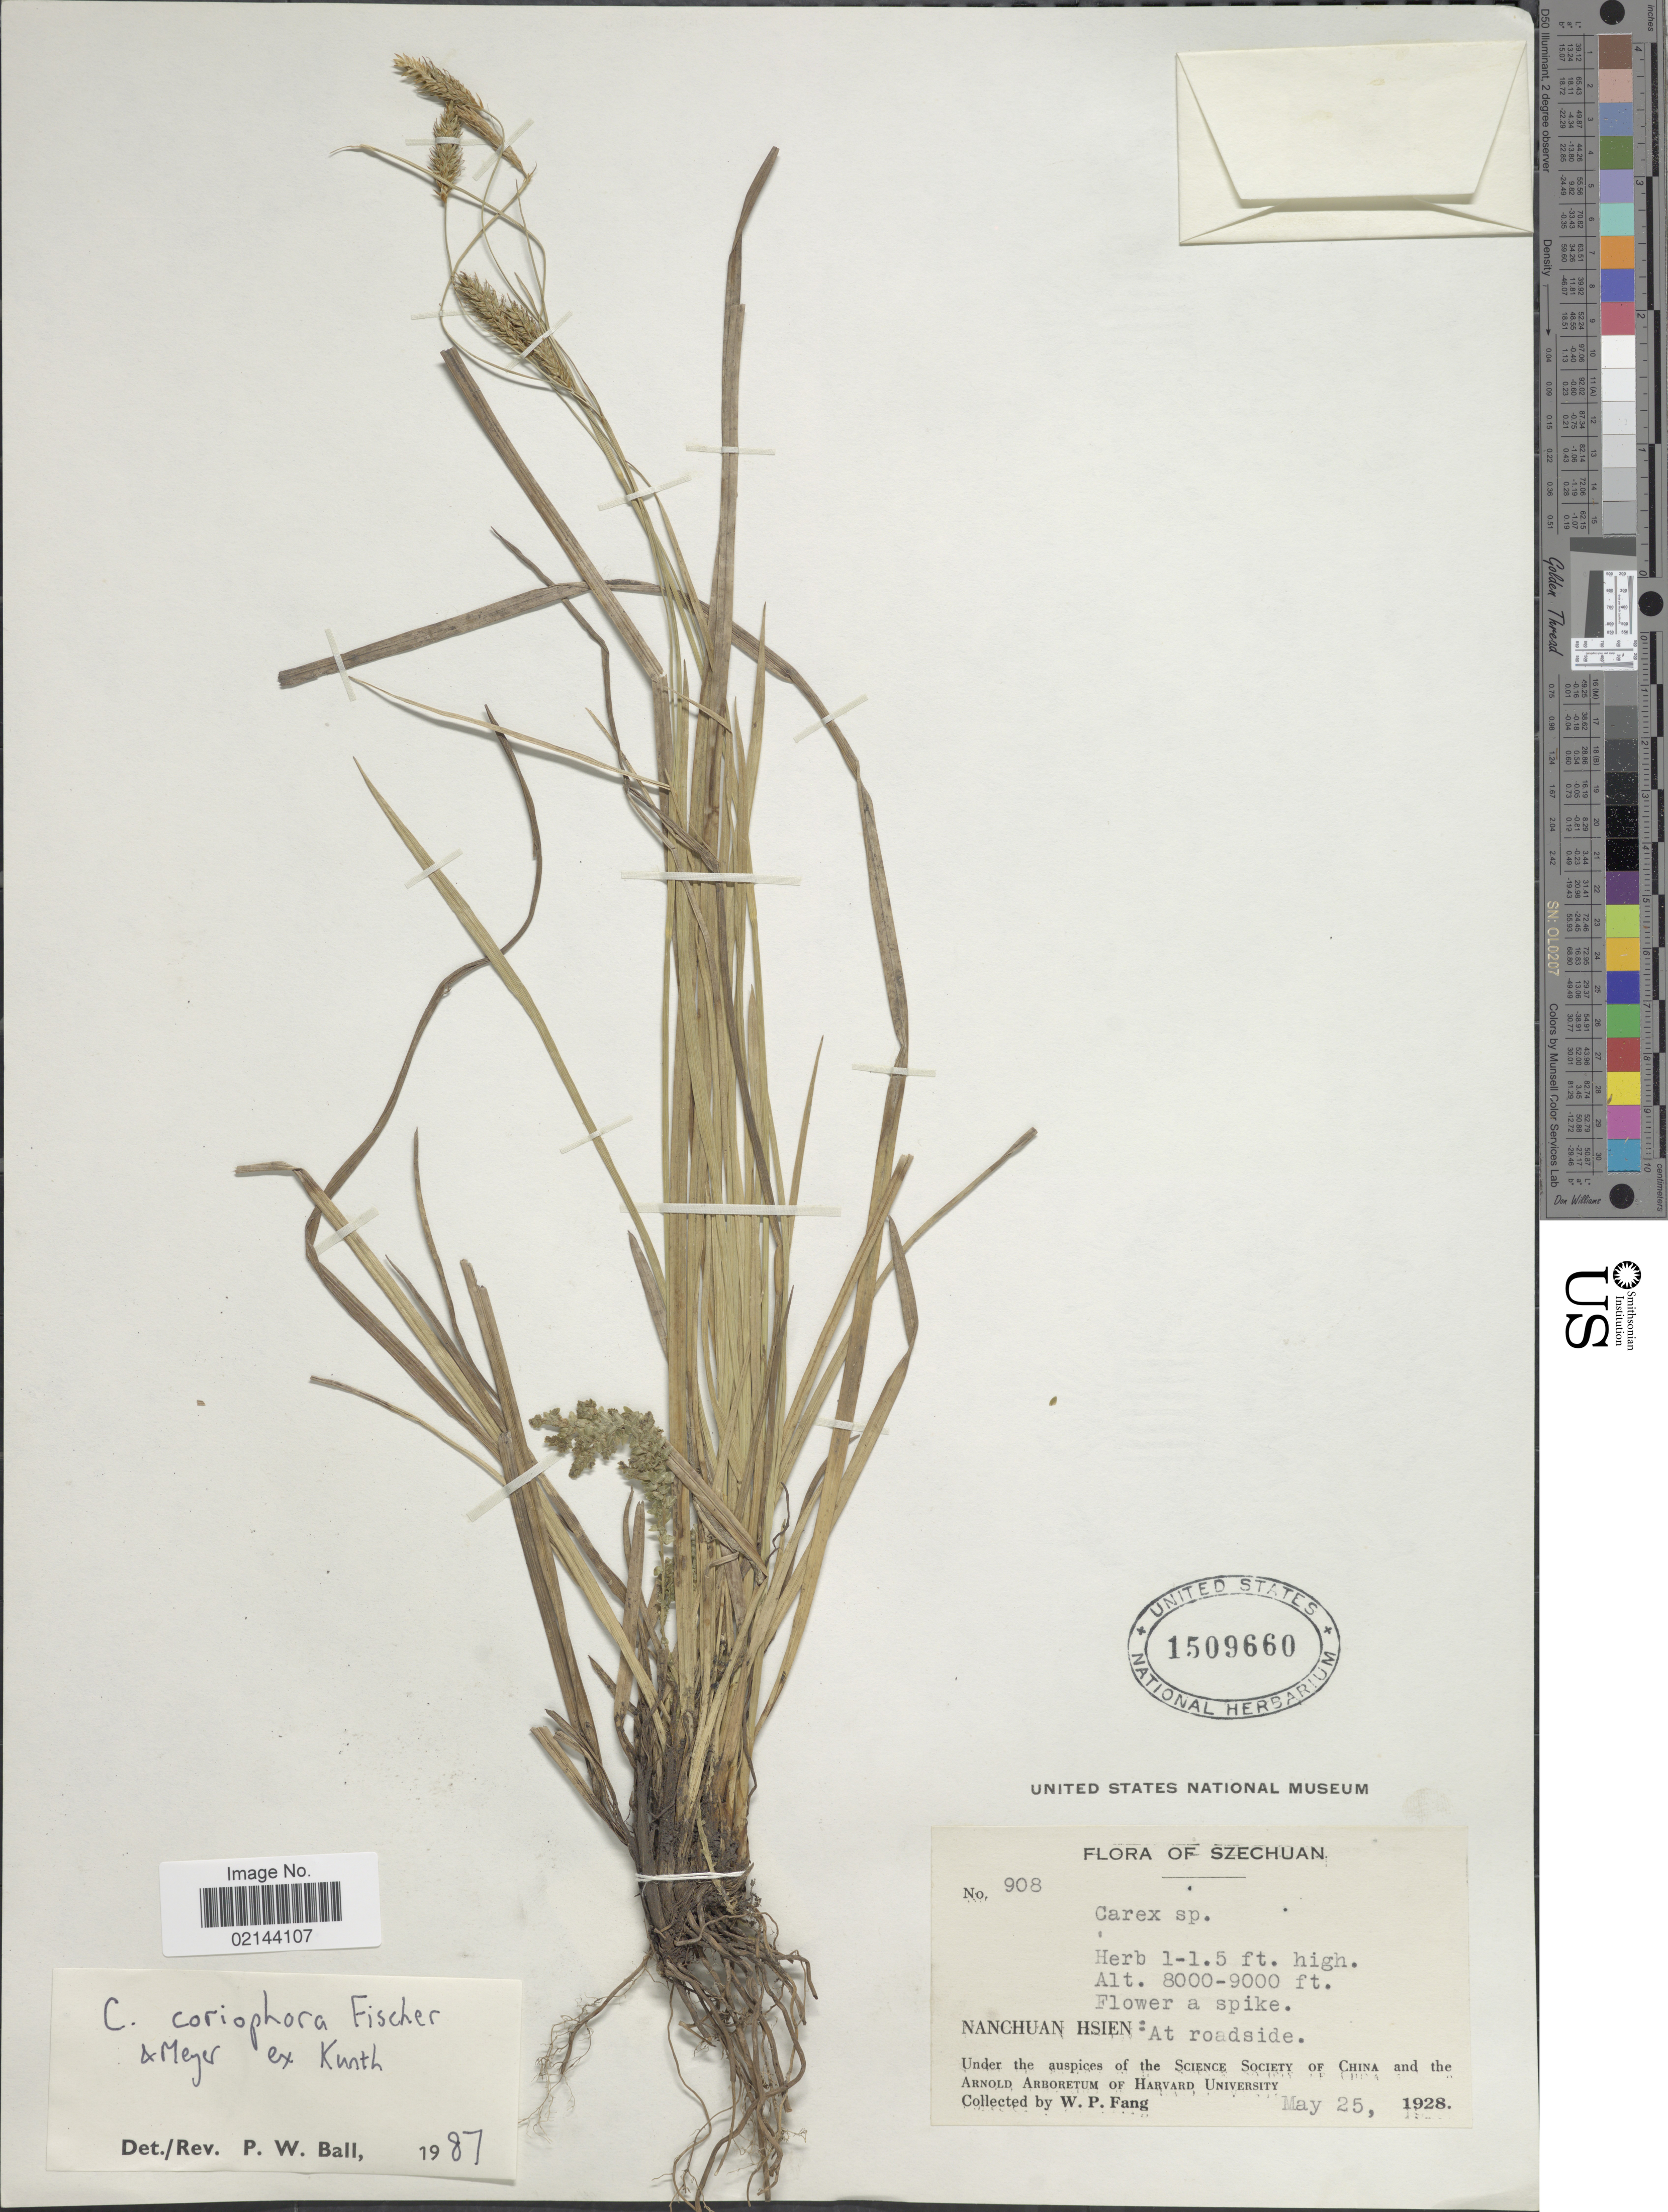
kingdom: Plantae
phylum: Tracheophyta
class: Liliopsida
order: Poales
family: Cyperaceae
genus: Carex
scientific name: Carex coriophora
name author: Fisch. & C.A. Mey. ex Kunth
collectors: W. P. Fang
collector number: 908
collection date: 1928-05-25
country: China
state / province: Sichuan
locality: Szechuan, Nanchuan Hsien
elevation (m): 2438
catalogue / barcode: US 1509660